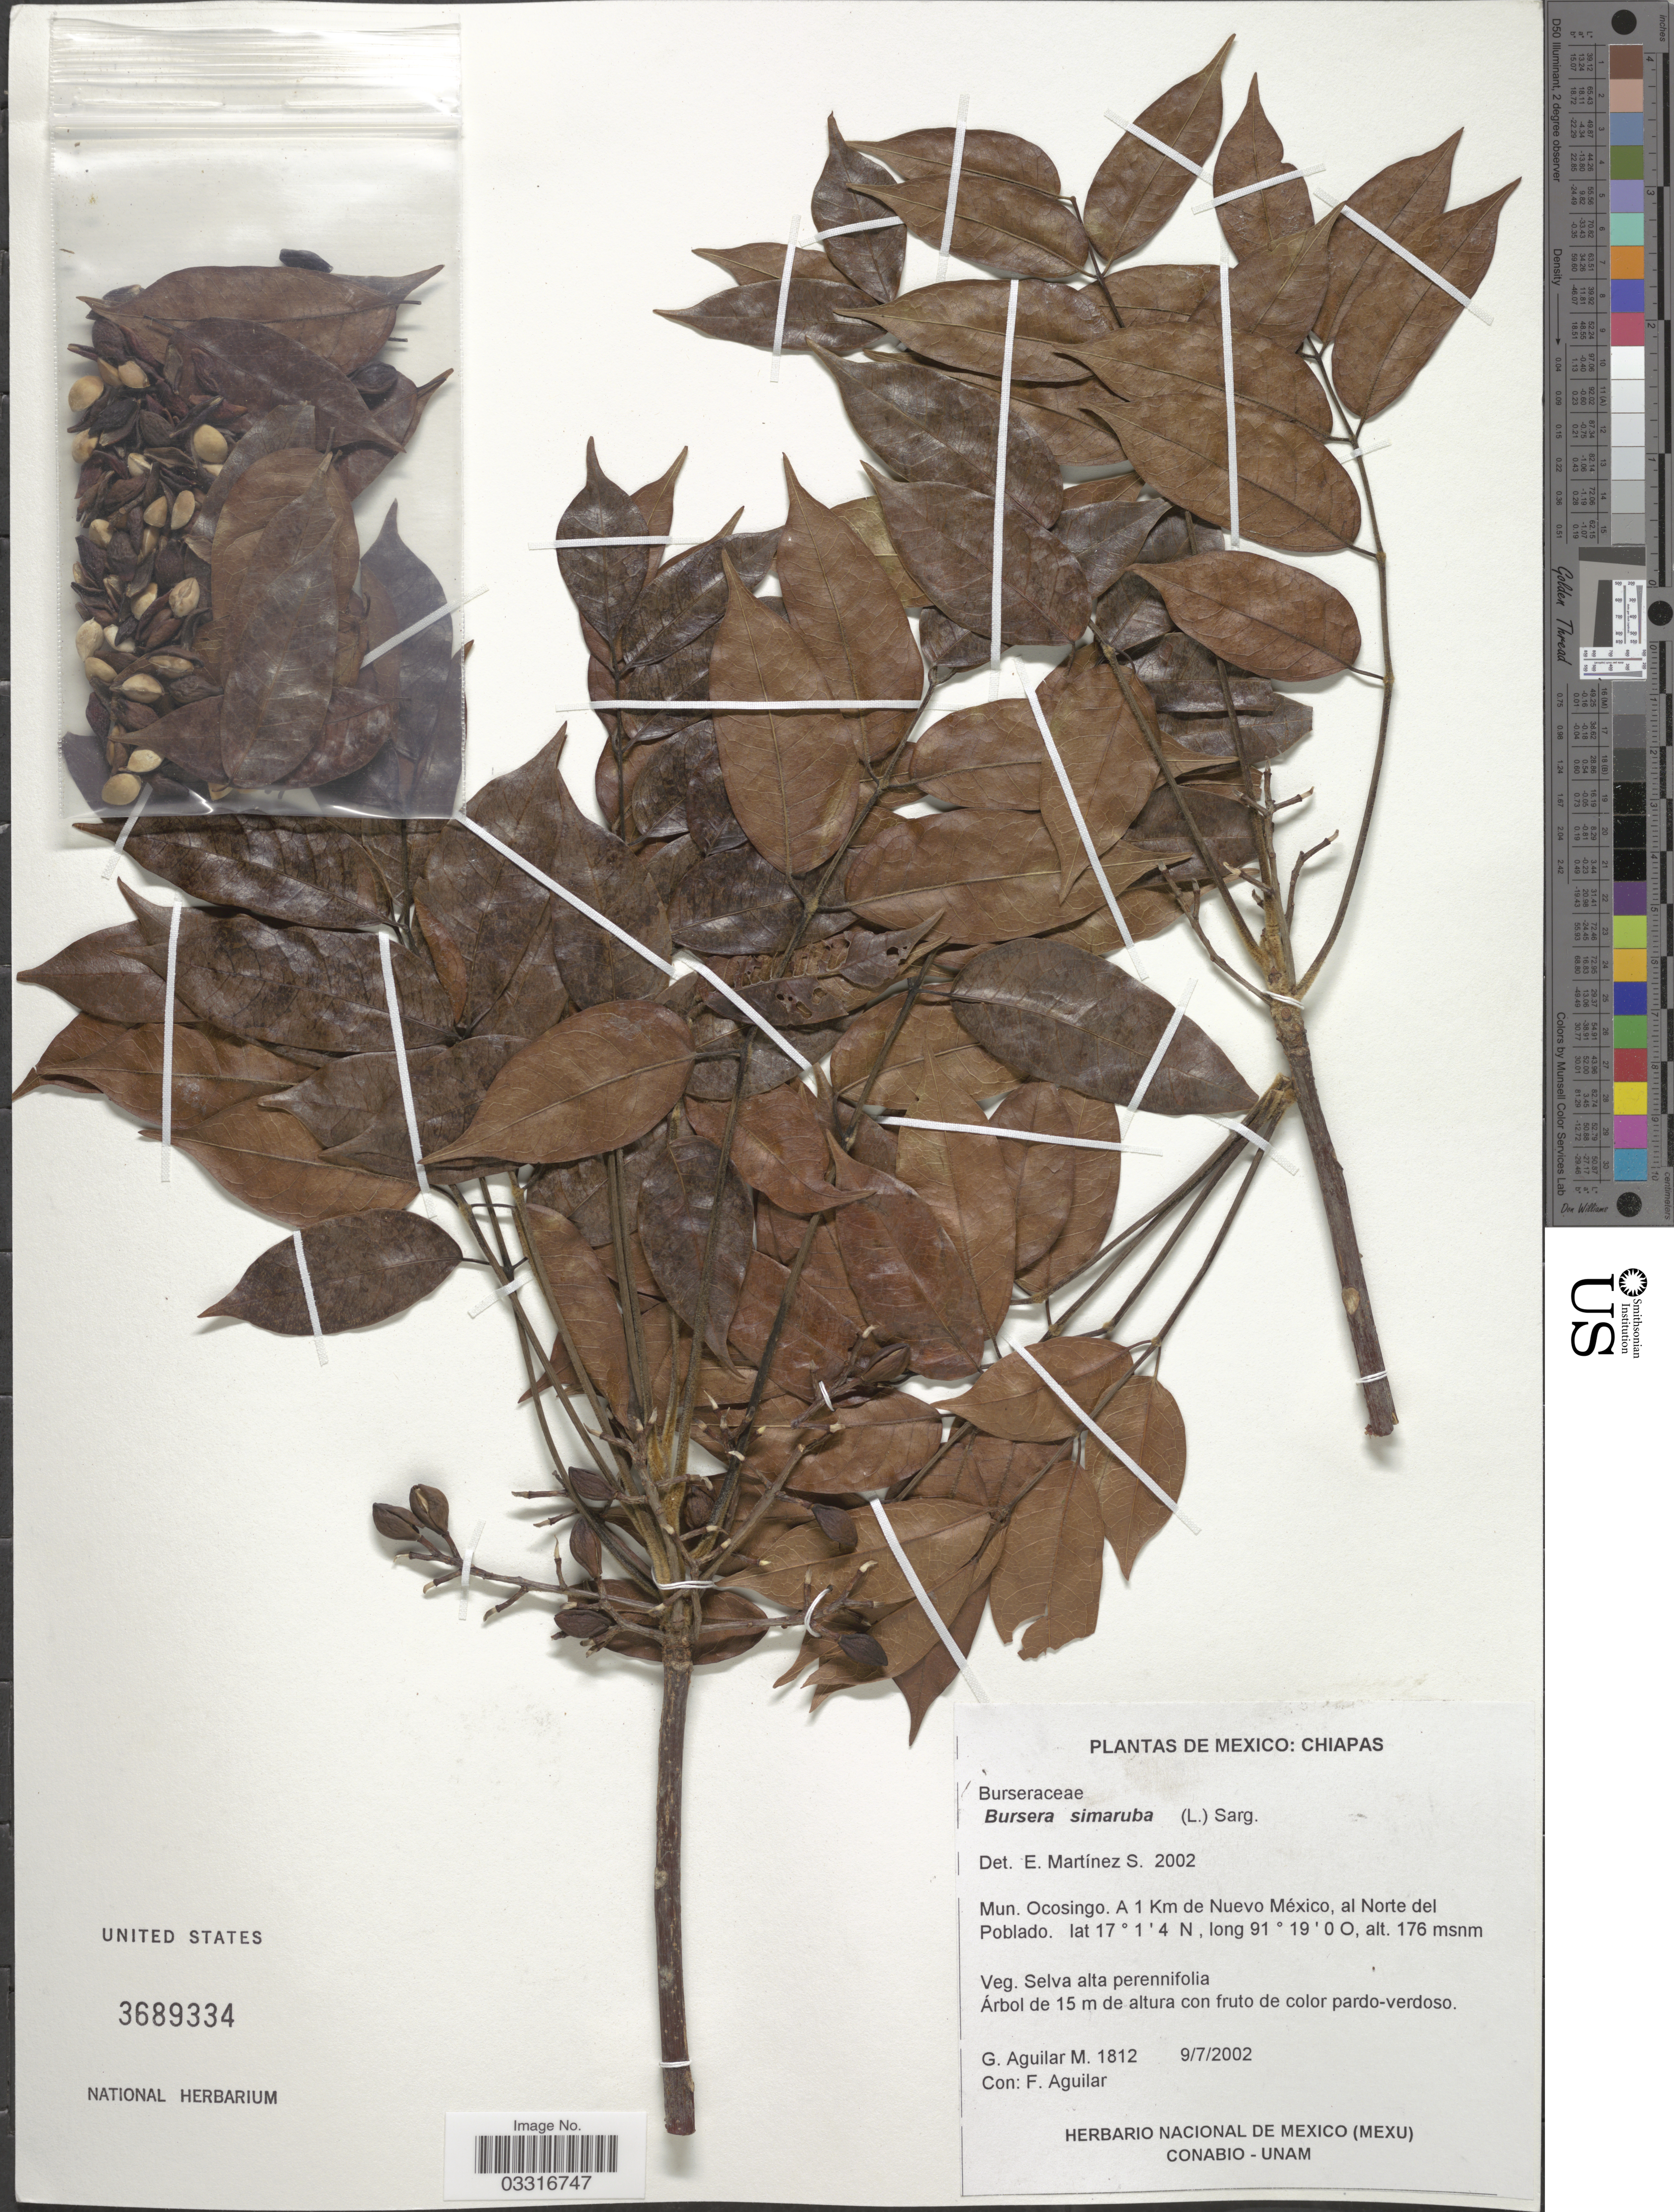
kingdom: Plantae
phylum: Tracheophyta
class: Magnoliopsida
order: Sapindales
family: Burseraceae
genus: Bursera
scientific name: Bursera simaruba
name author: (L.) Sarg.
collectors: G. Aguilar M. & F. Aguilar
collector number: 1812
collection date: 2002-07-09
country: Mexico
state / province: Chiapas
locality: Mun. Ocosingo. A 1 Km de Nuevo México, al Norte del Poblado.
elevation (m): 176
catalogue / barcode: US 3689334